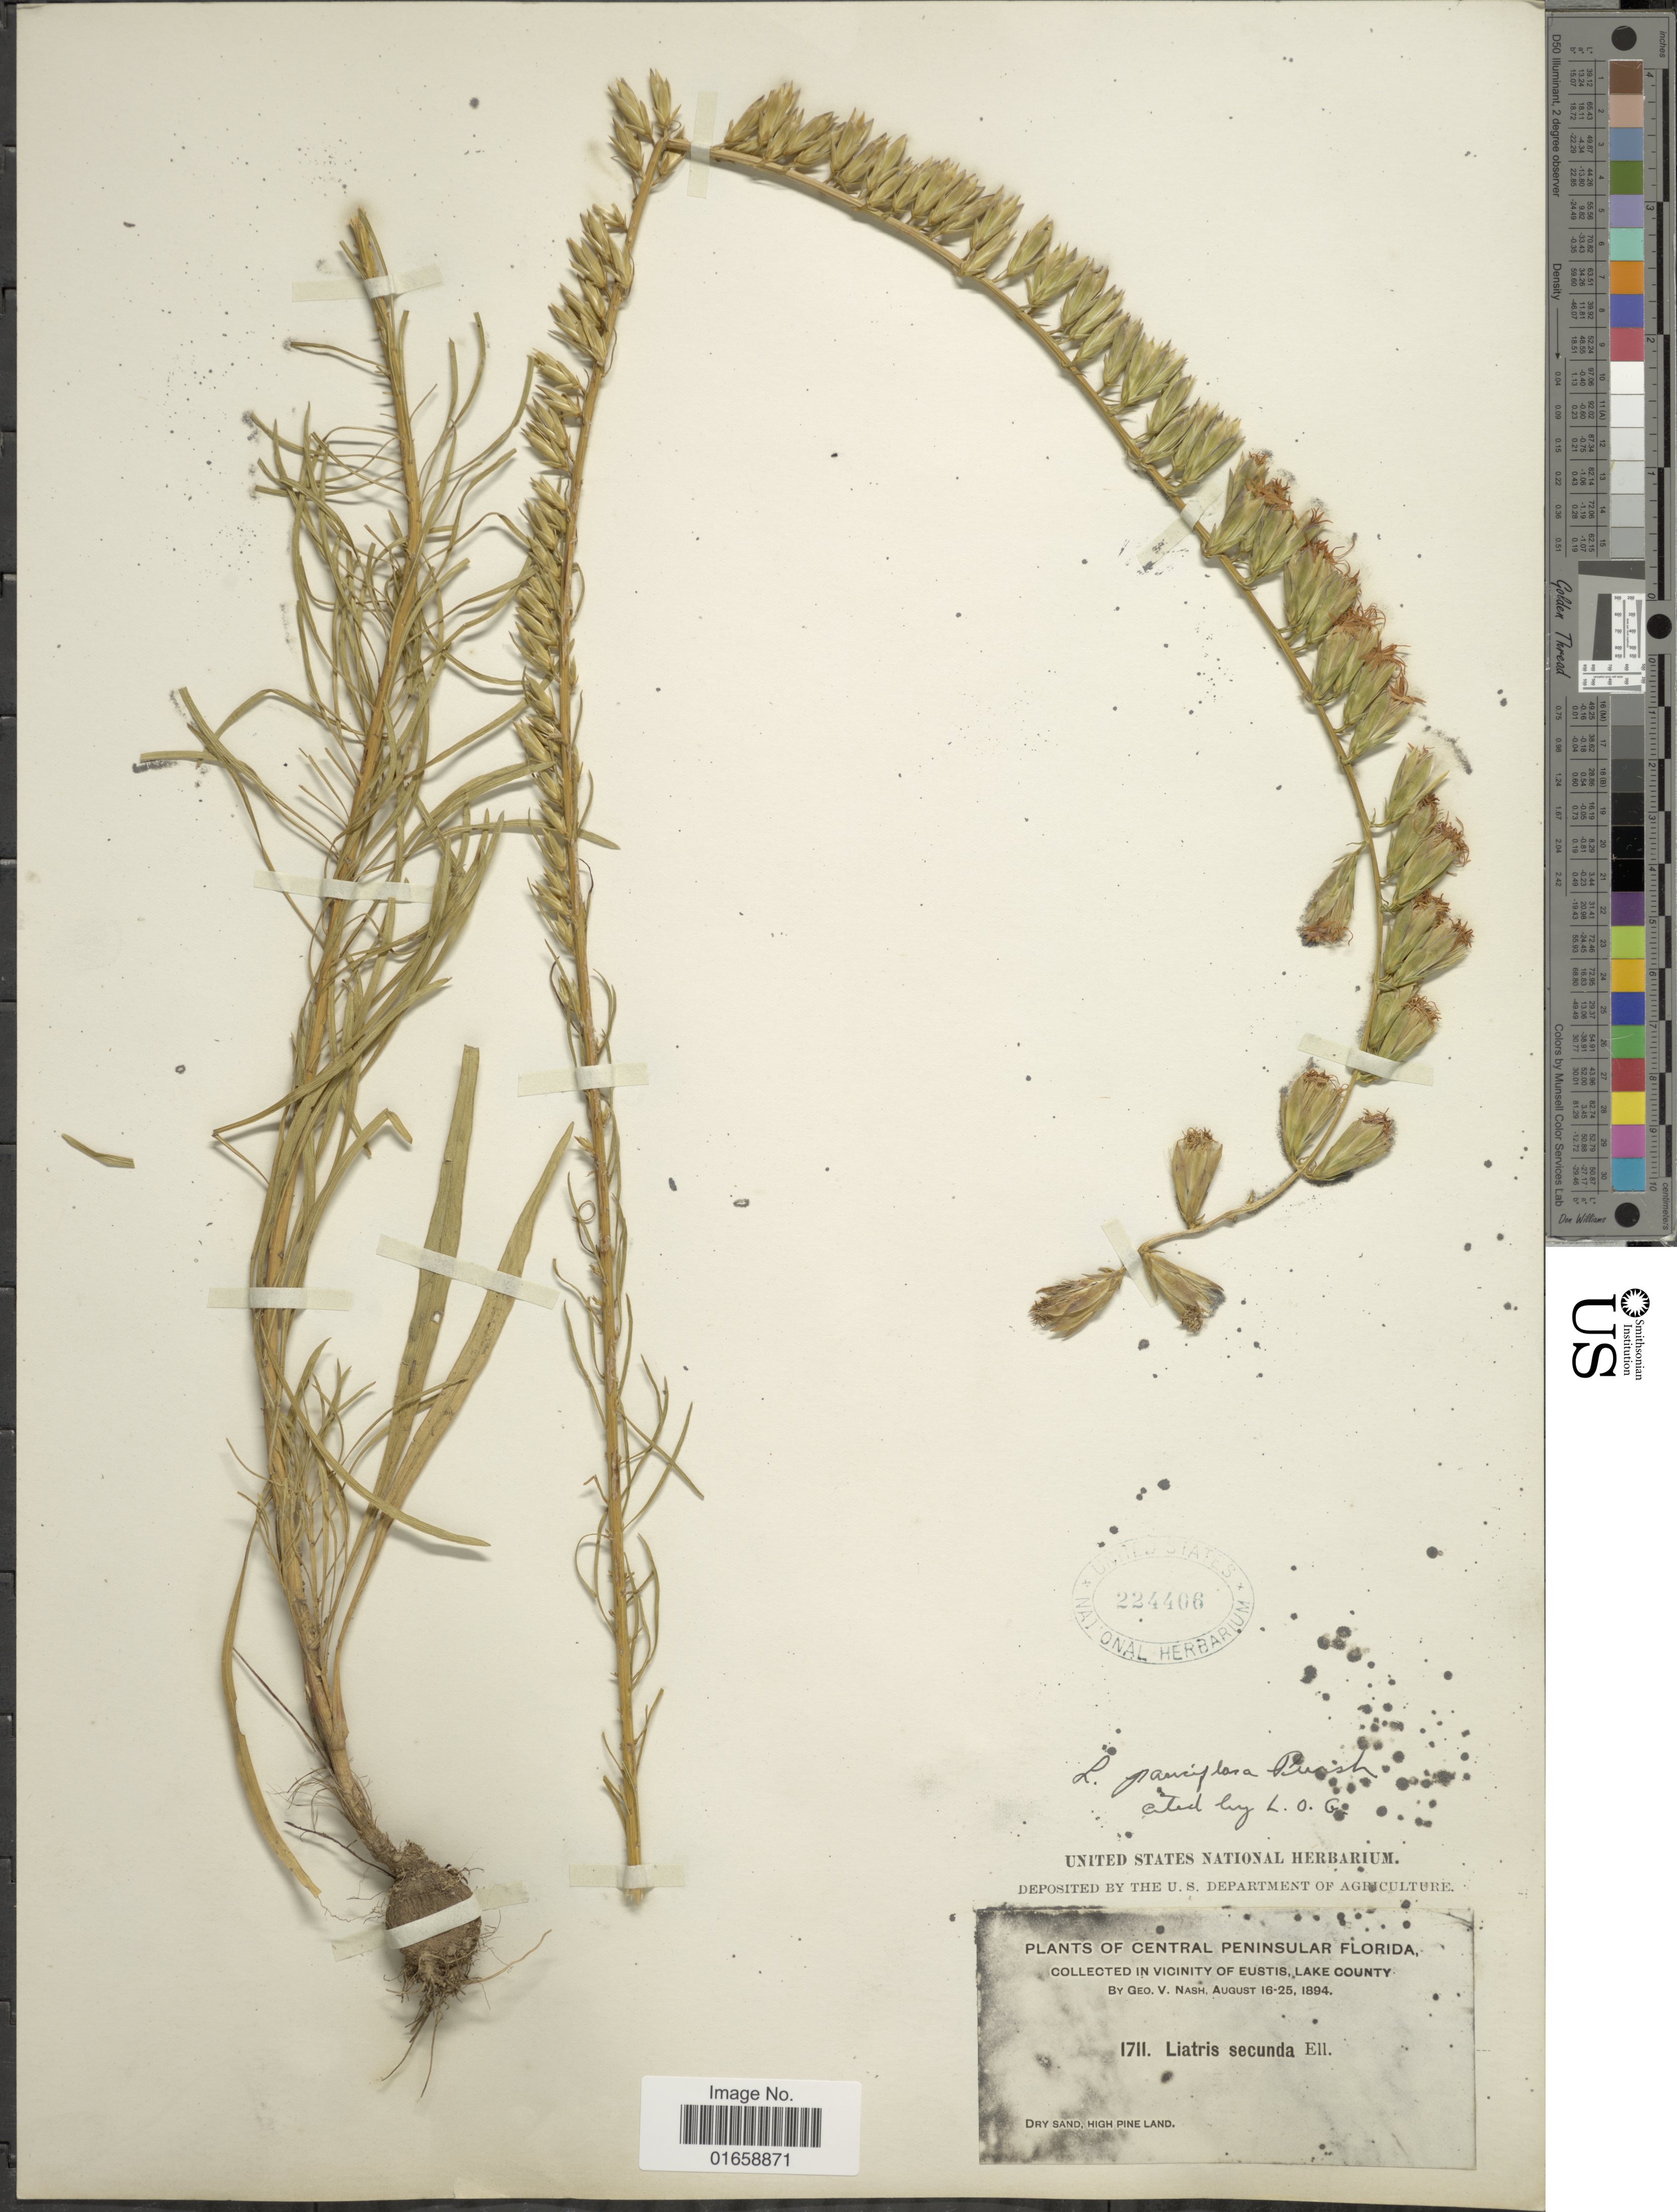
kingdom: Plantae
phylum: Tracheophyta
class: Magnoliopsida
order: Asterales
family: Asteraceae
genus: Liatris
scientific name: Liatris pauciflora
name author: Pursh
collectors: G. V. Nash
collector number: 1711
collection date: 1894-08-16/1894-08-25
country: United States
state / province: Florida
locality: Central Peninsular, in Vicinity of Eutis, Lake County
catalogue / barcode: US 224406